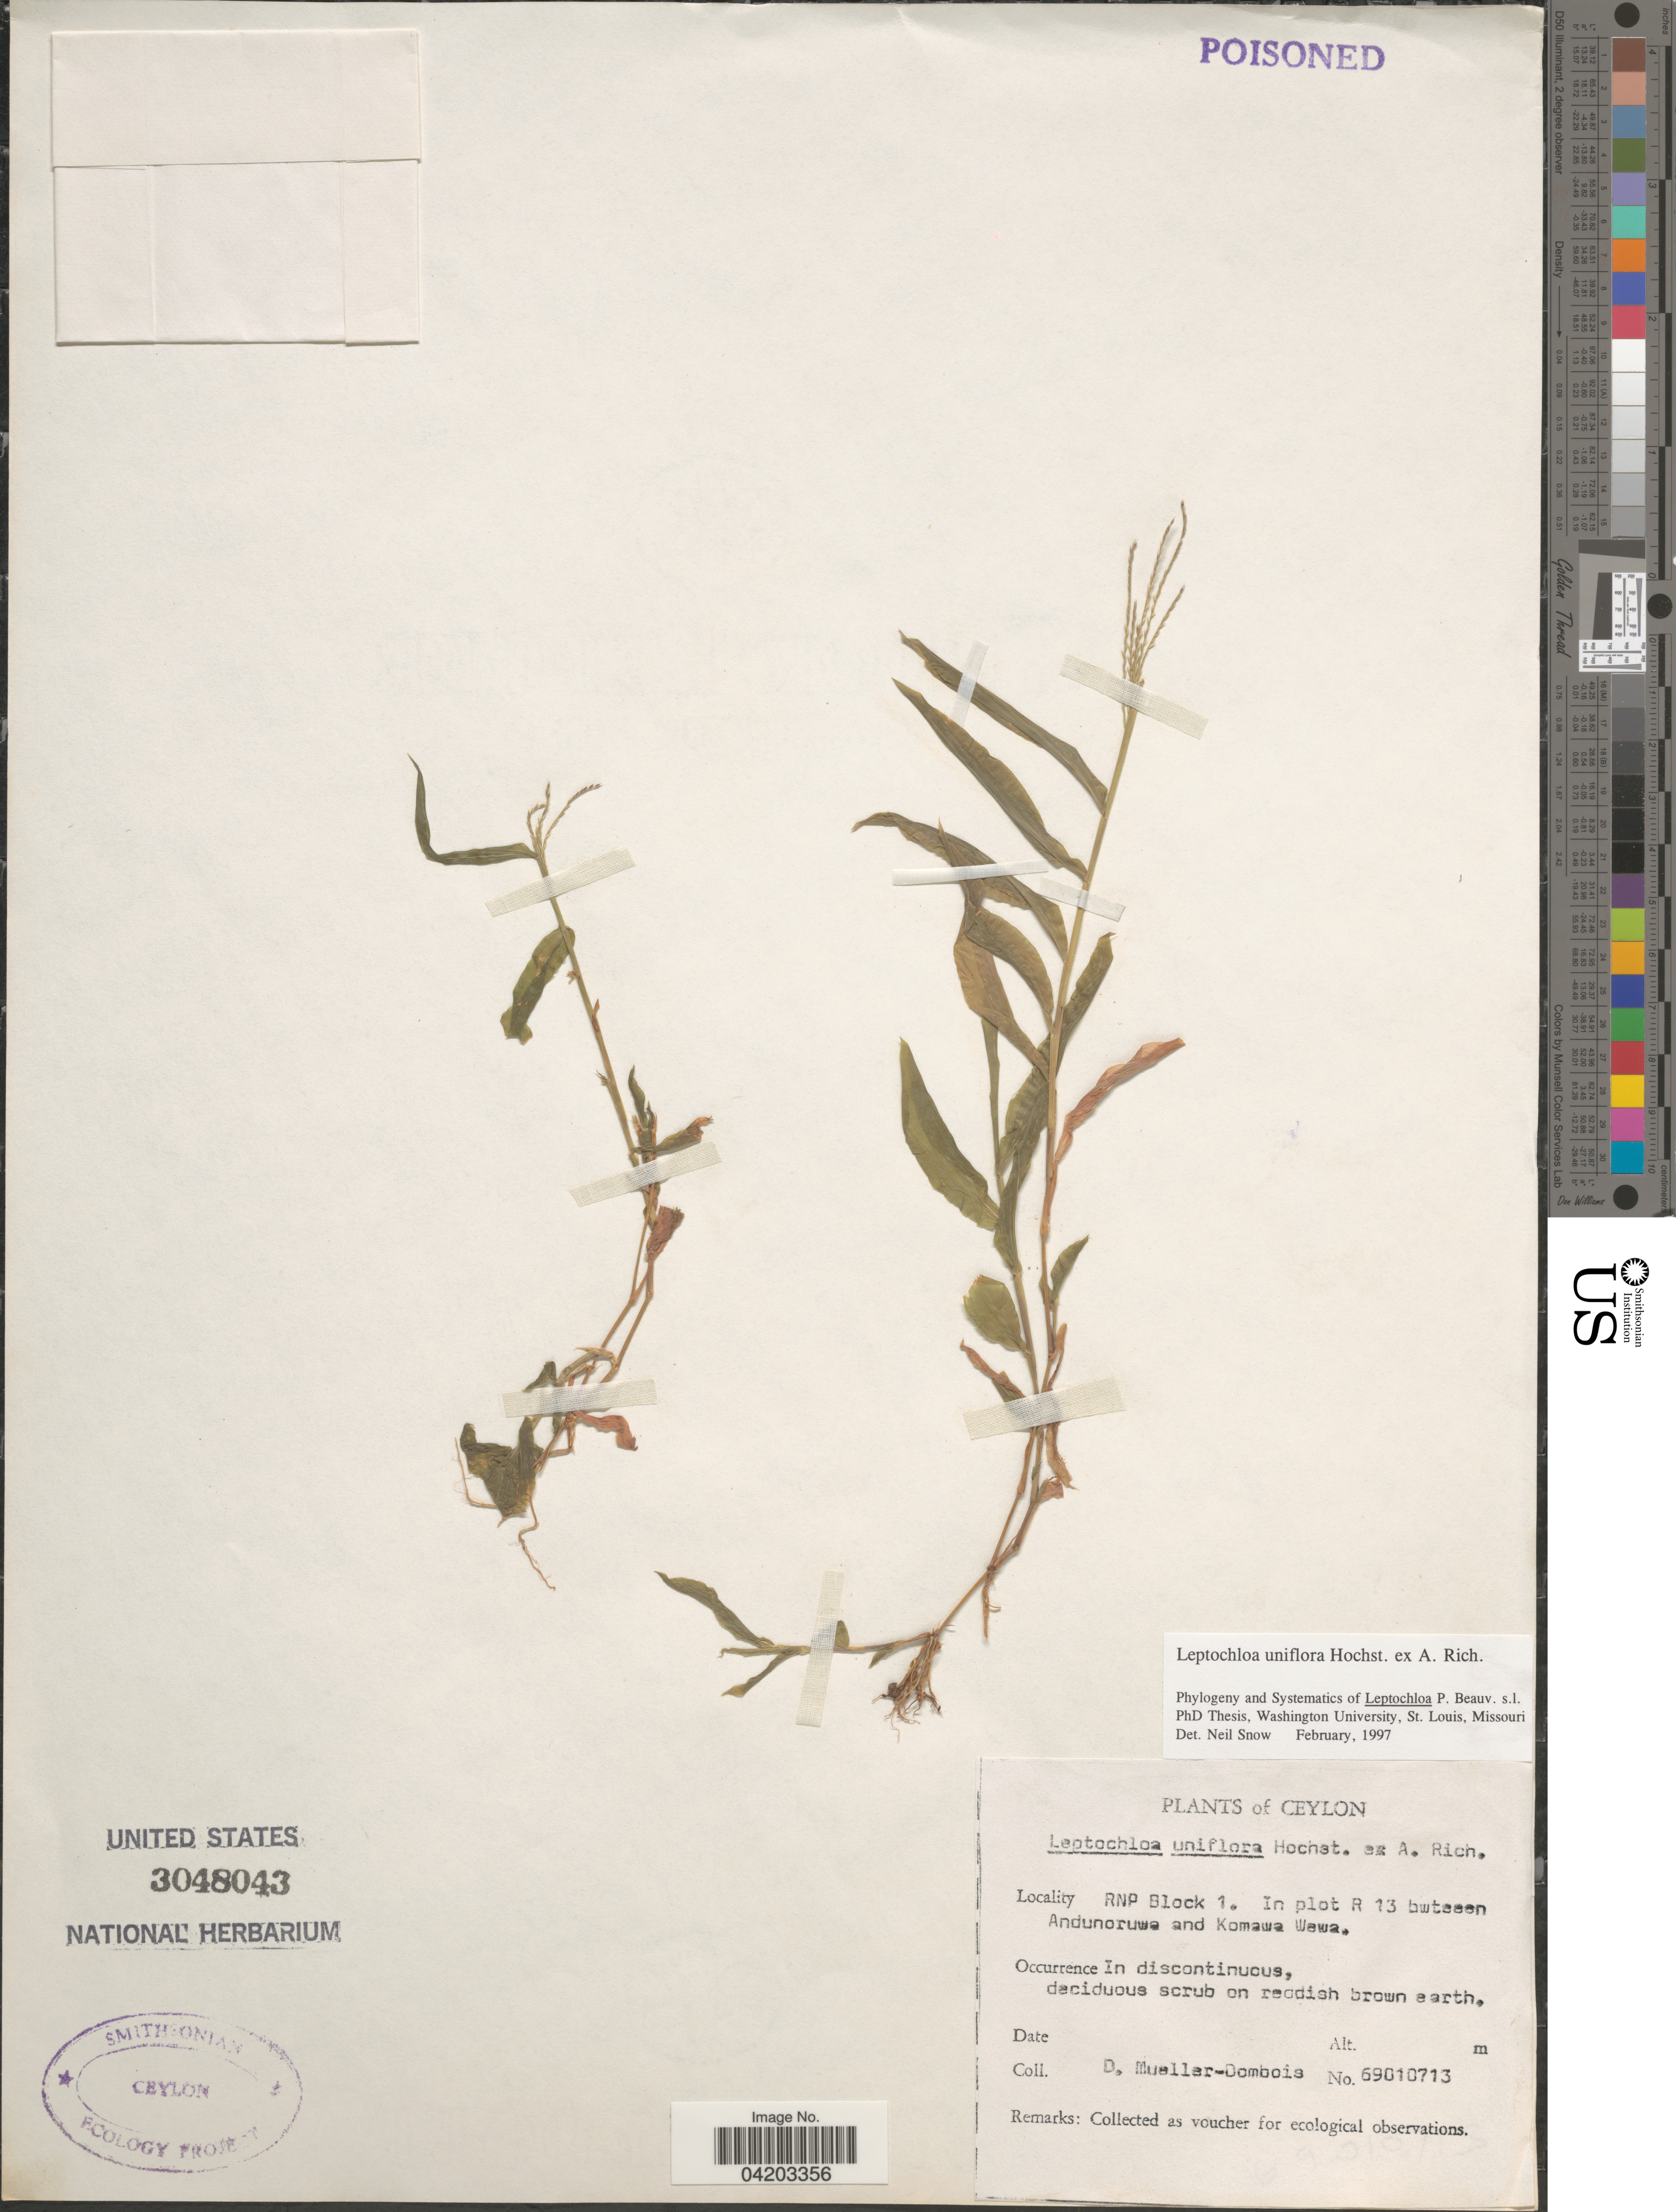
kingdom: Plantae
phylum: Tracheophyta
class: Liliopsida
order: Poales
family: Poaceae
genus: Trigonochloa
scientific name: Trigonochloa uniflora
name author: (Hochst. ex A. Rich.) P.M. Peterson & N. Snow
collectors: D. Mueller-Dombois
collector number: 69010713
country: Sri Lanka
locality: Ceylon. RNP Block 1. In plot R 13 between Andunoruwa and Komawa Wewa.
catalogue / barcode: US 3048043